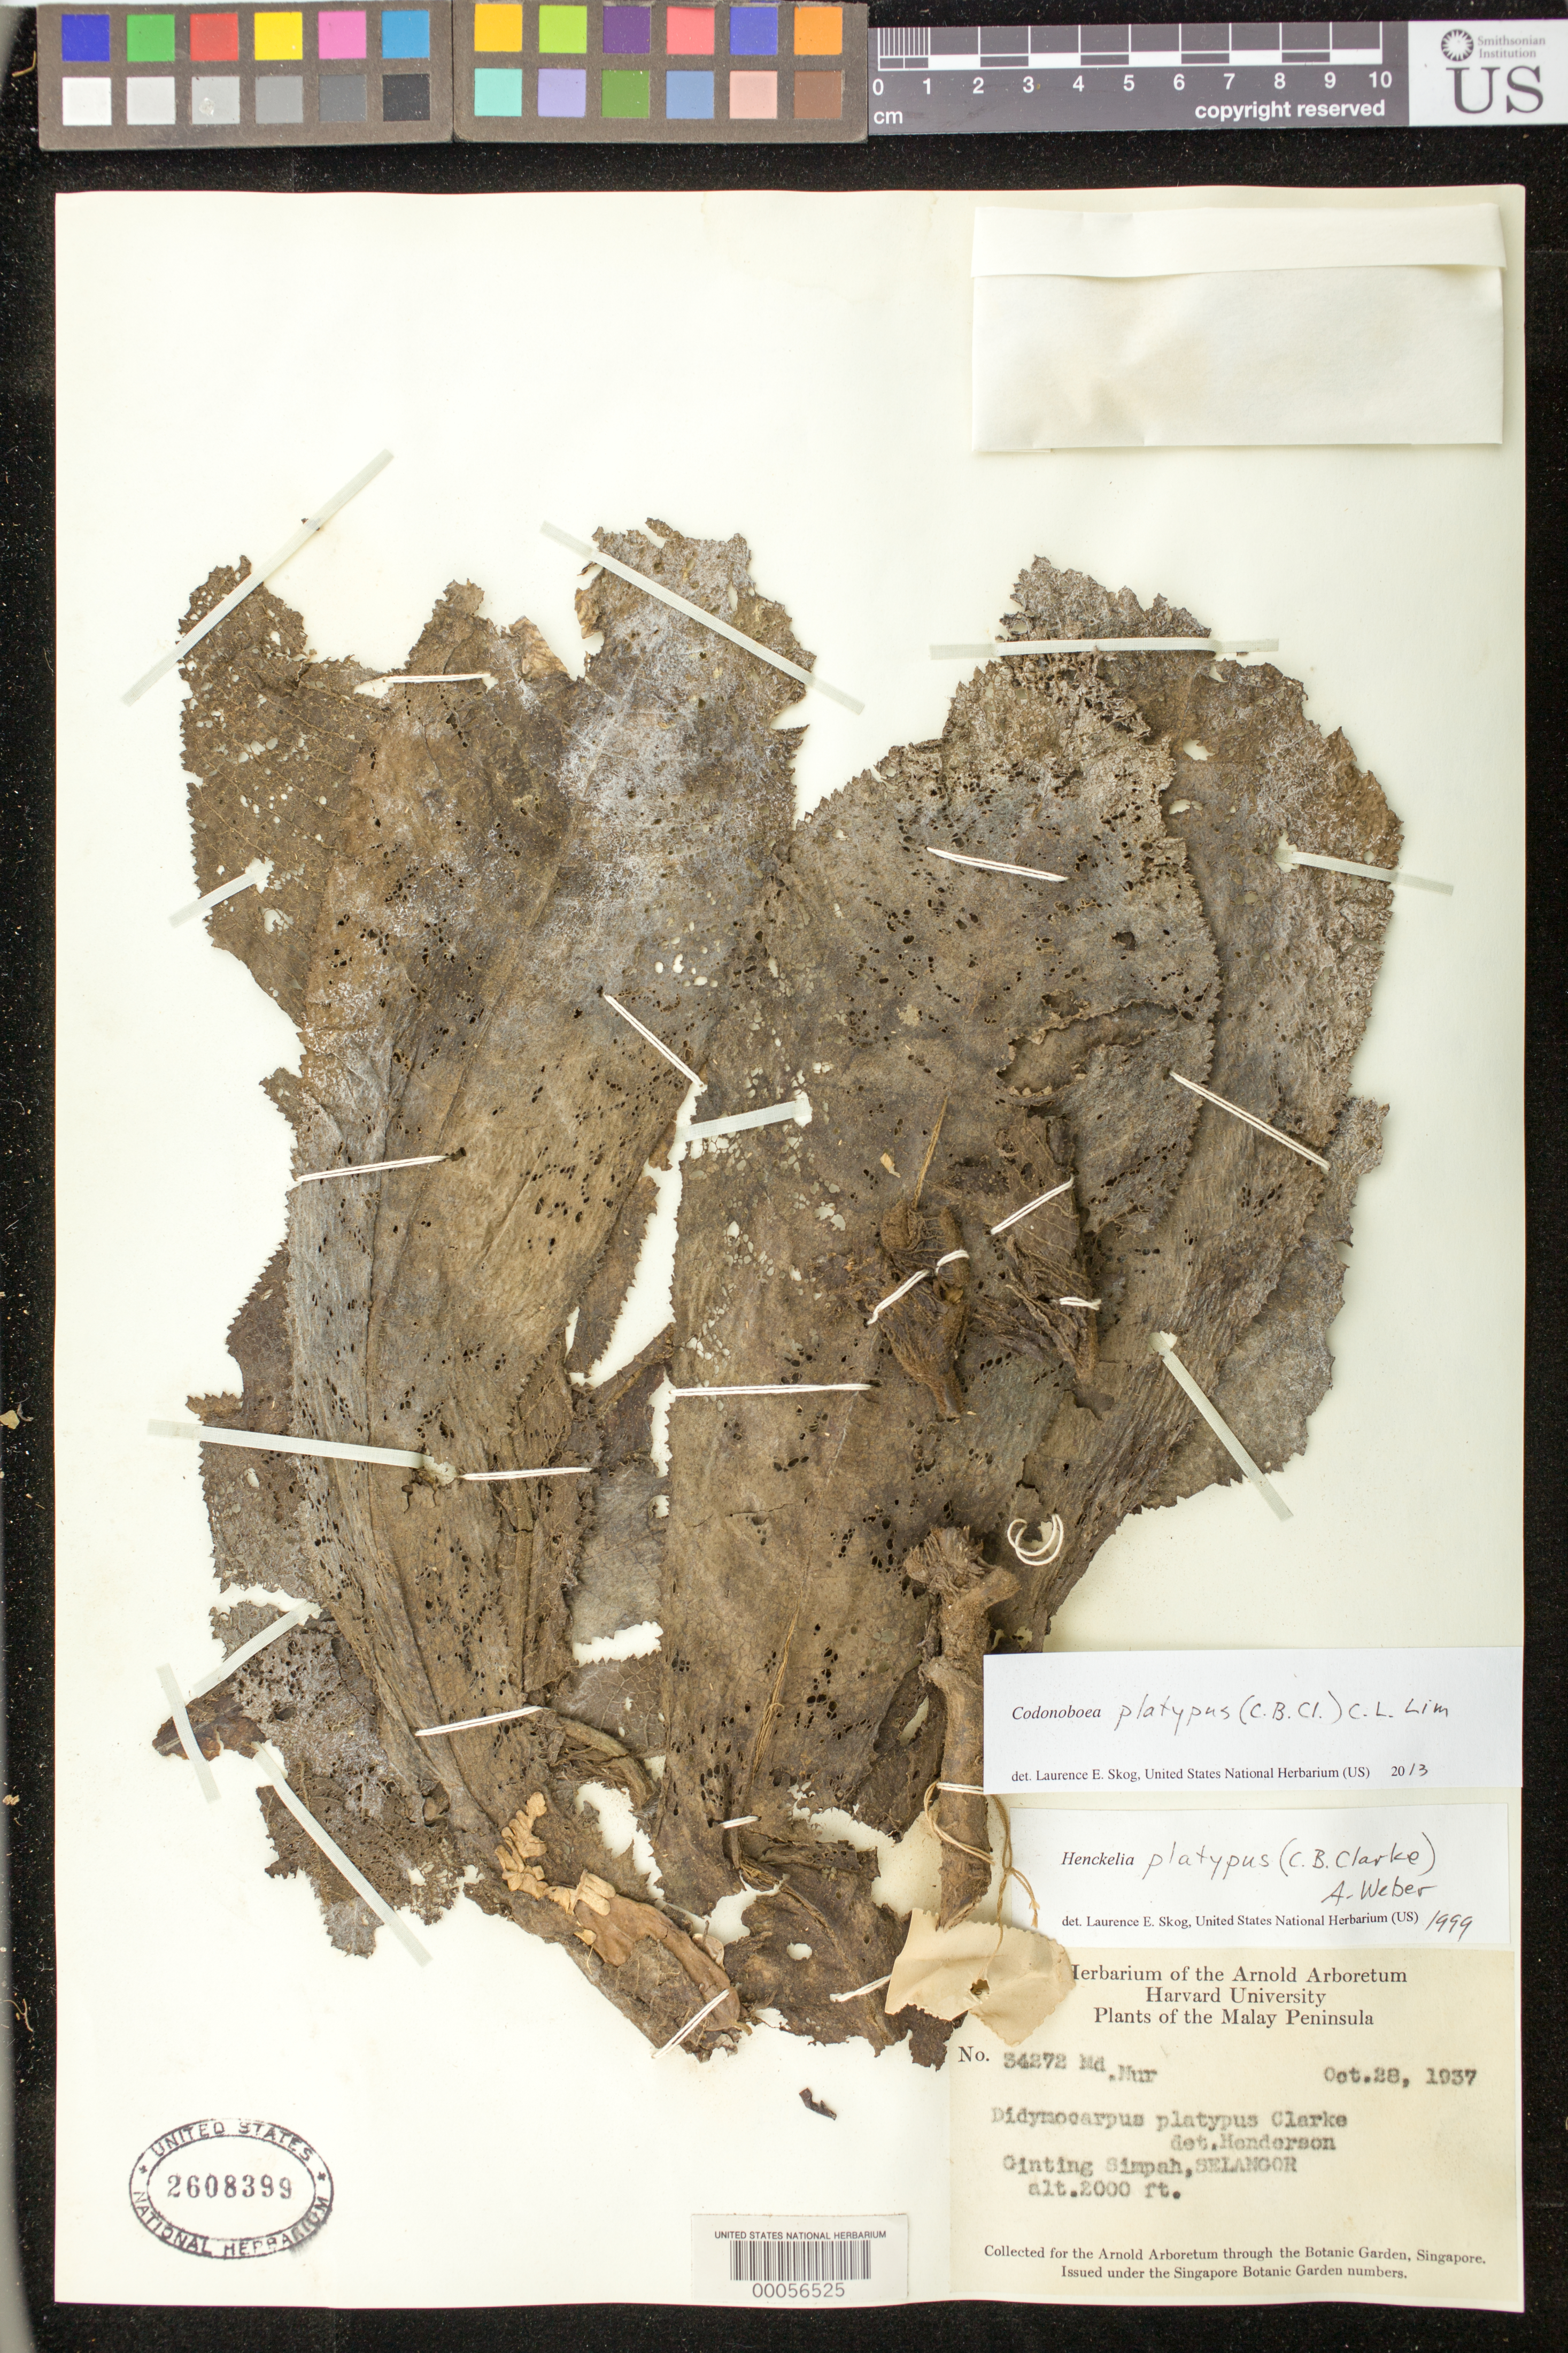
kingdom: Plantae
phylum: Tracheophyta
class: Magnoliopsida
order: Lamiales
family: Gesneriaceae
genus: Codonoboea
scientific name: Codonoboea platypus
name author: (C.B. Clarke) C.L. Lim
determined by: Skog, Laurence E.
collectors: M. Nur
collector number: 54272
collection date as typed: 28 Oct 1937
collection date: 1937-10-28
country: Malaysia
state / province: Selangor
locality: Selangor, Genting sempah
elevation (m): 610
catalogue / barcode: US 2608399